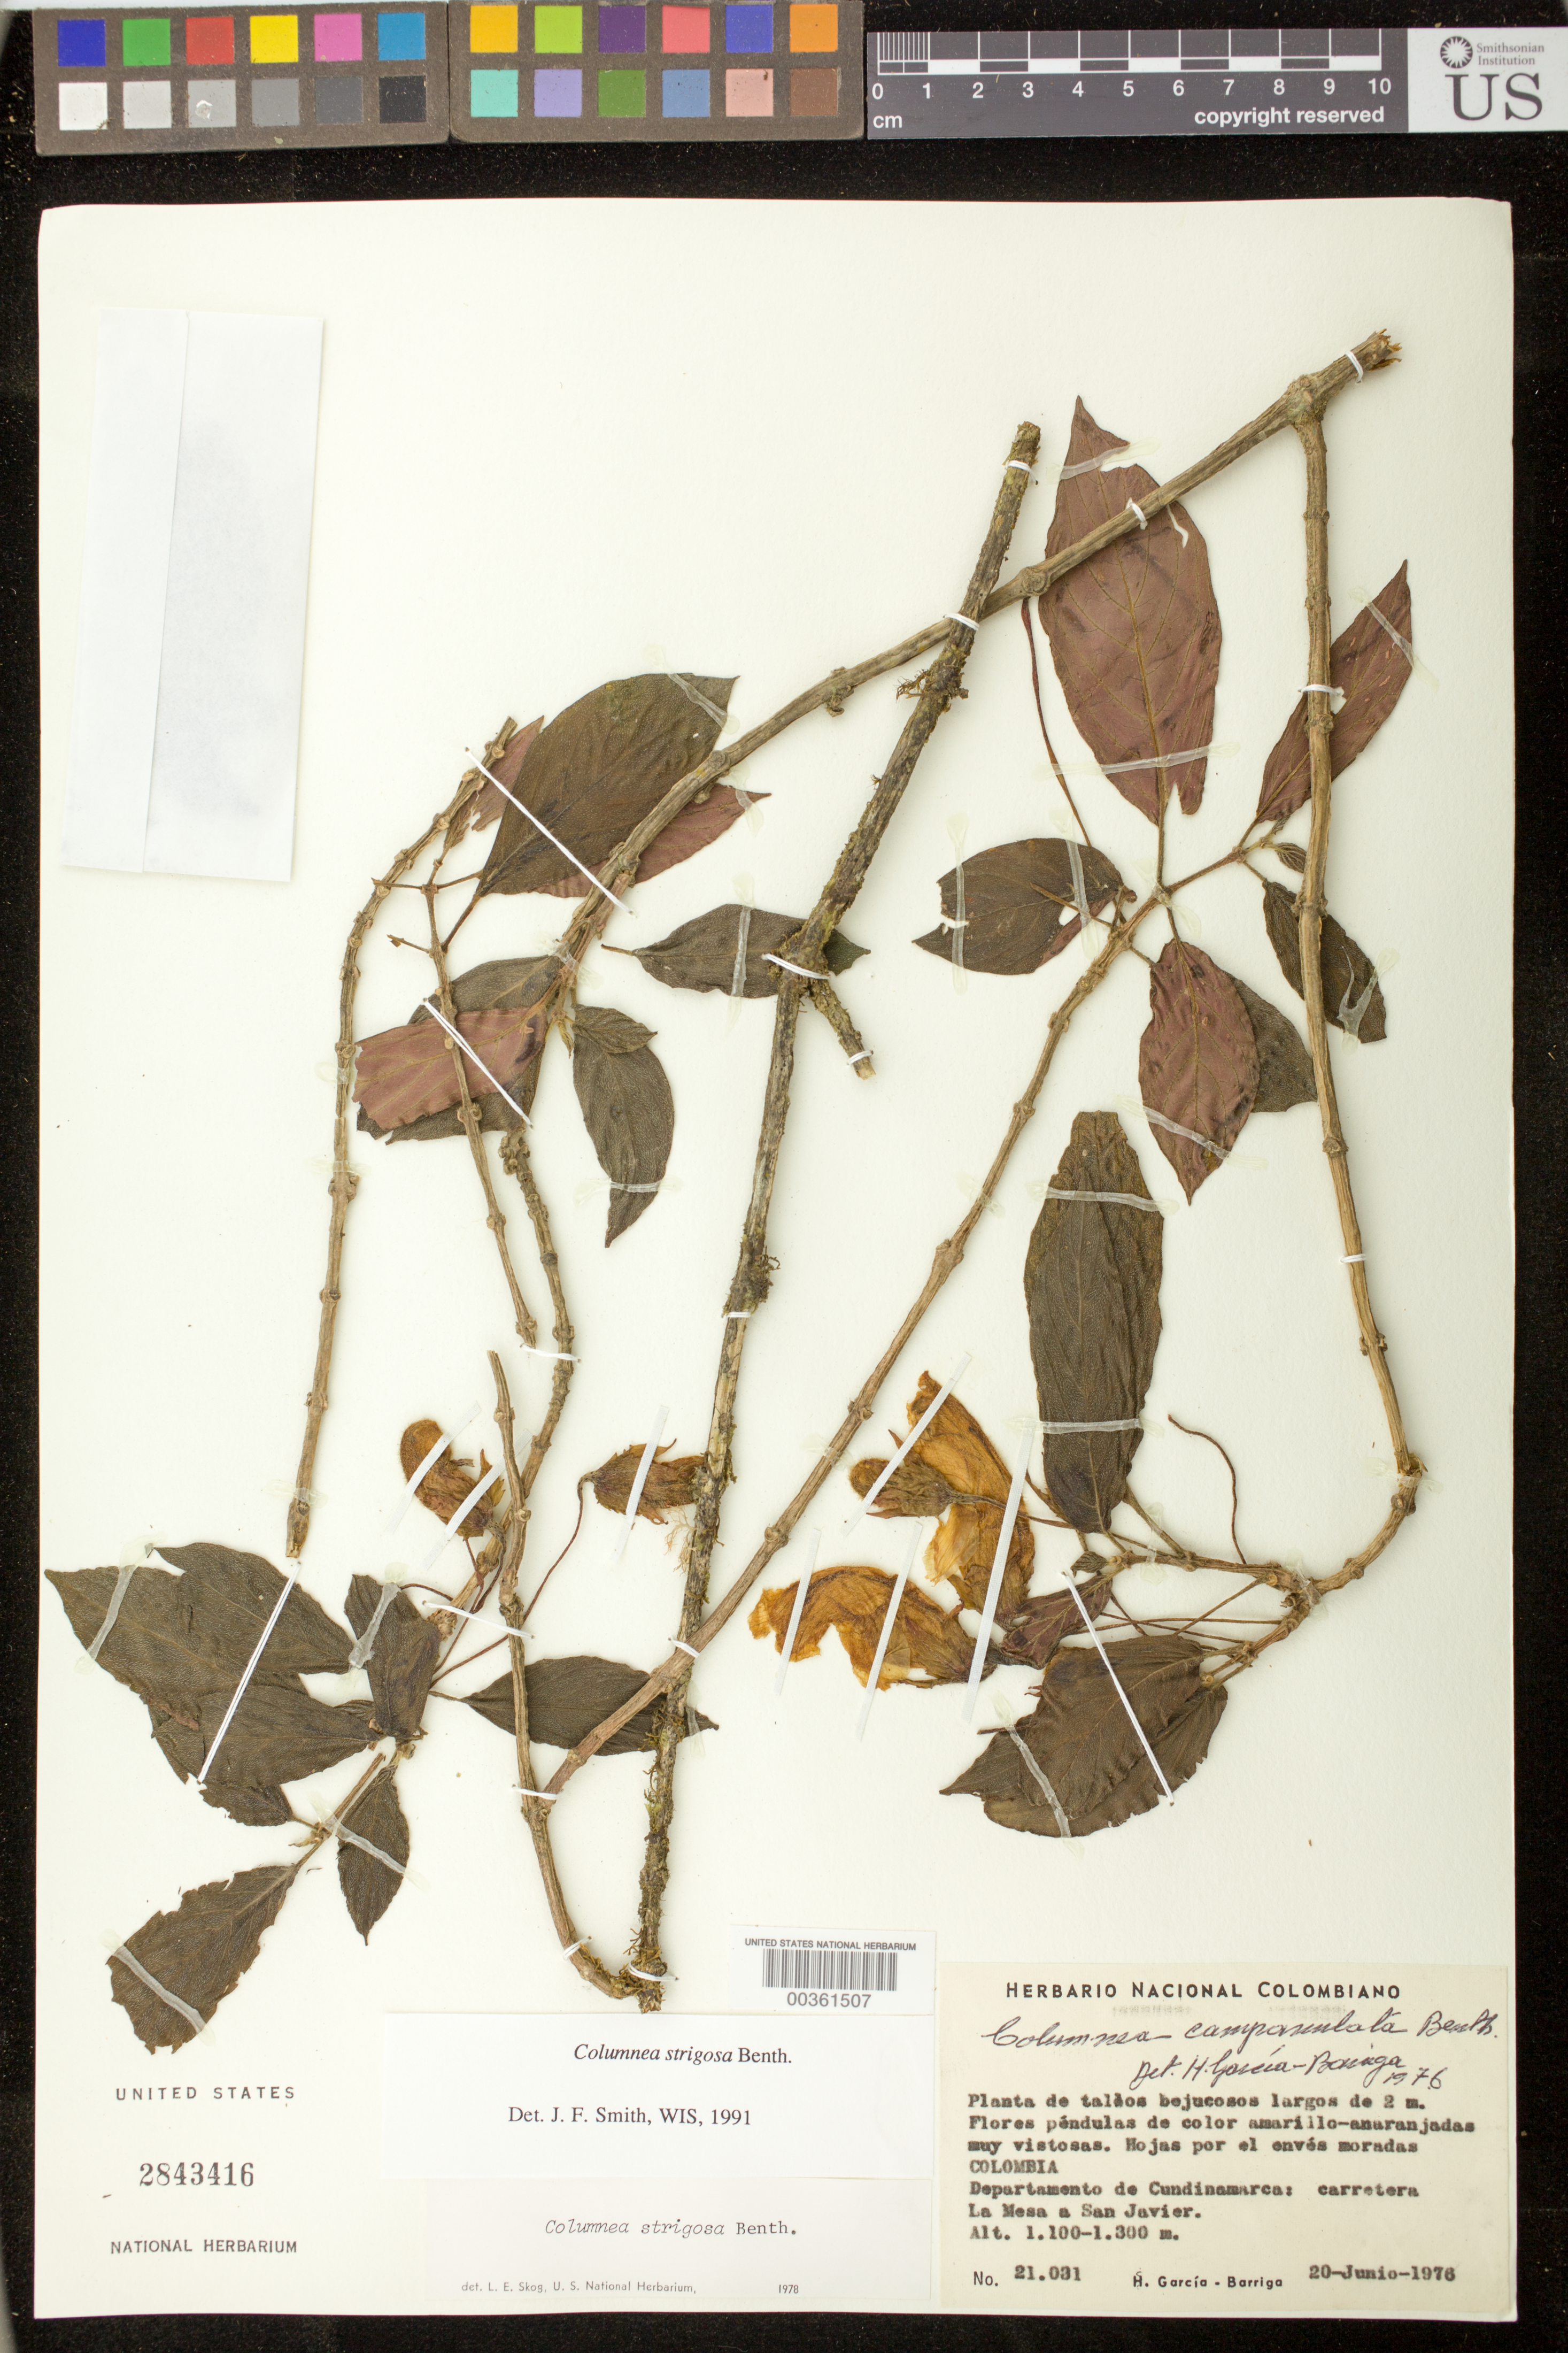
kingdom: Plantae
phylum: Tracheophyta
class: Magnoliopsida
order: Lamiales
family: Gesneriaceae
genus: Columnea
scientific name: Columnea strigosa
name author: Benth.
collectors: H. García Barriga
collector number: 21031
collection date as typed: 20 Jun 1976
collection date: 1976-06-20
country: Colombia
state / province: Cundinamarca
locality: Carretera La Mesa a San Javier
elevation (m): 1100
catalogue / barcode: US 2843416